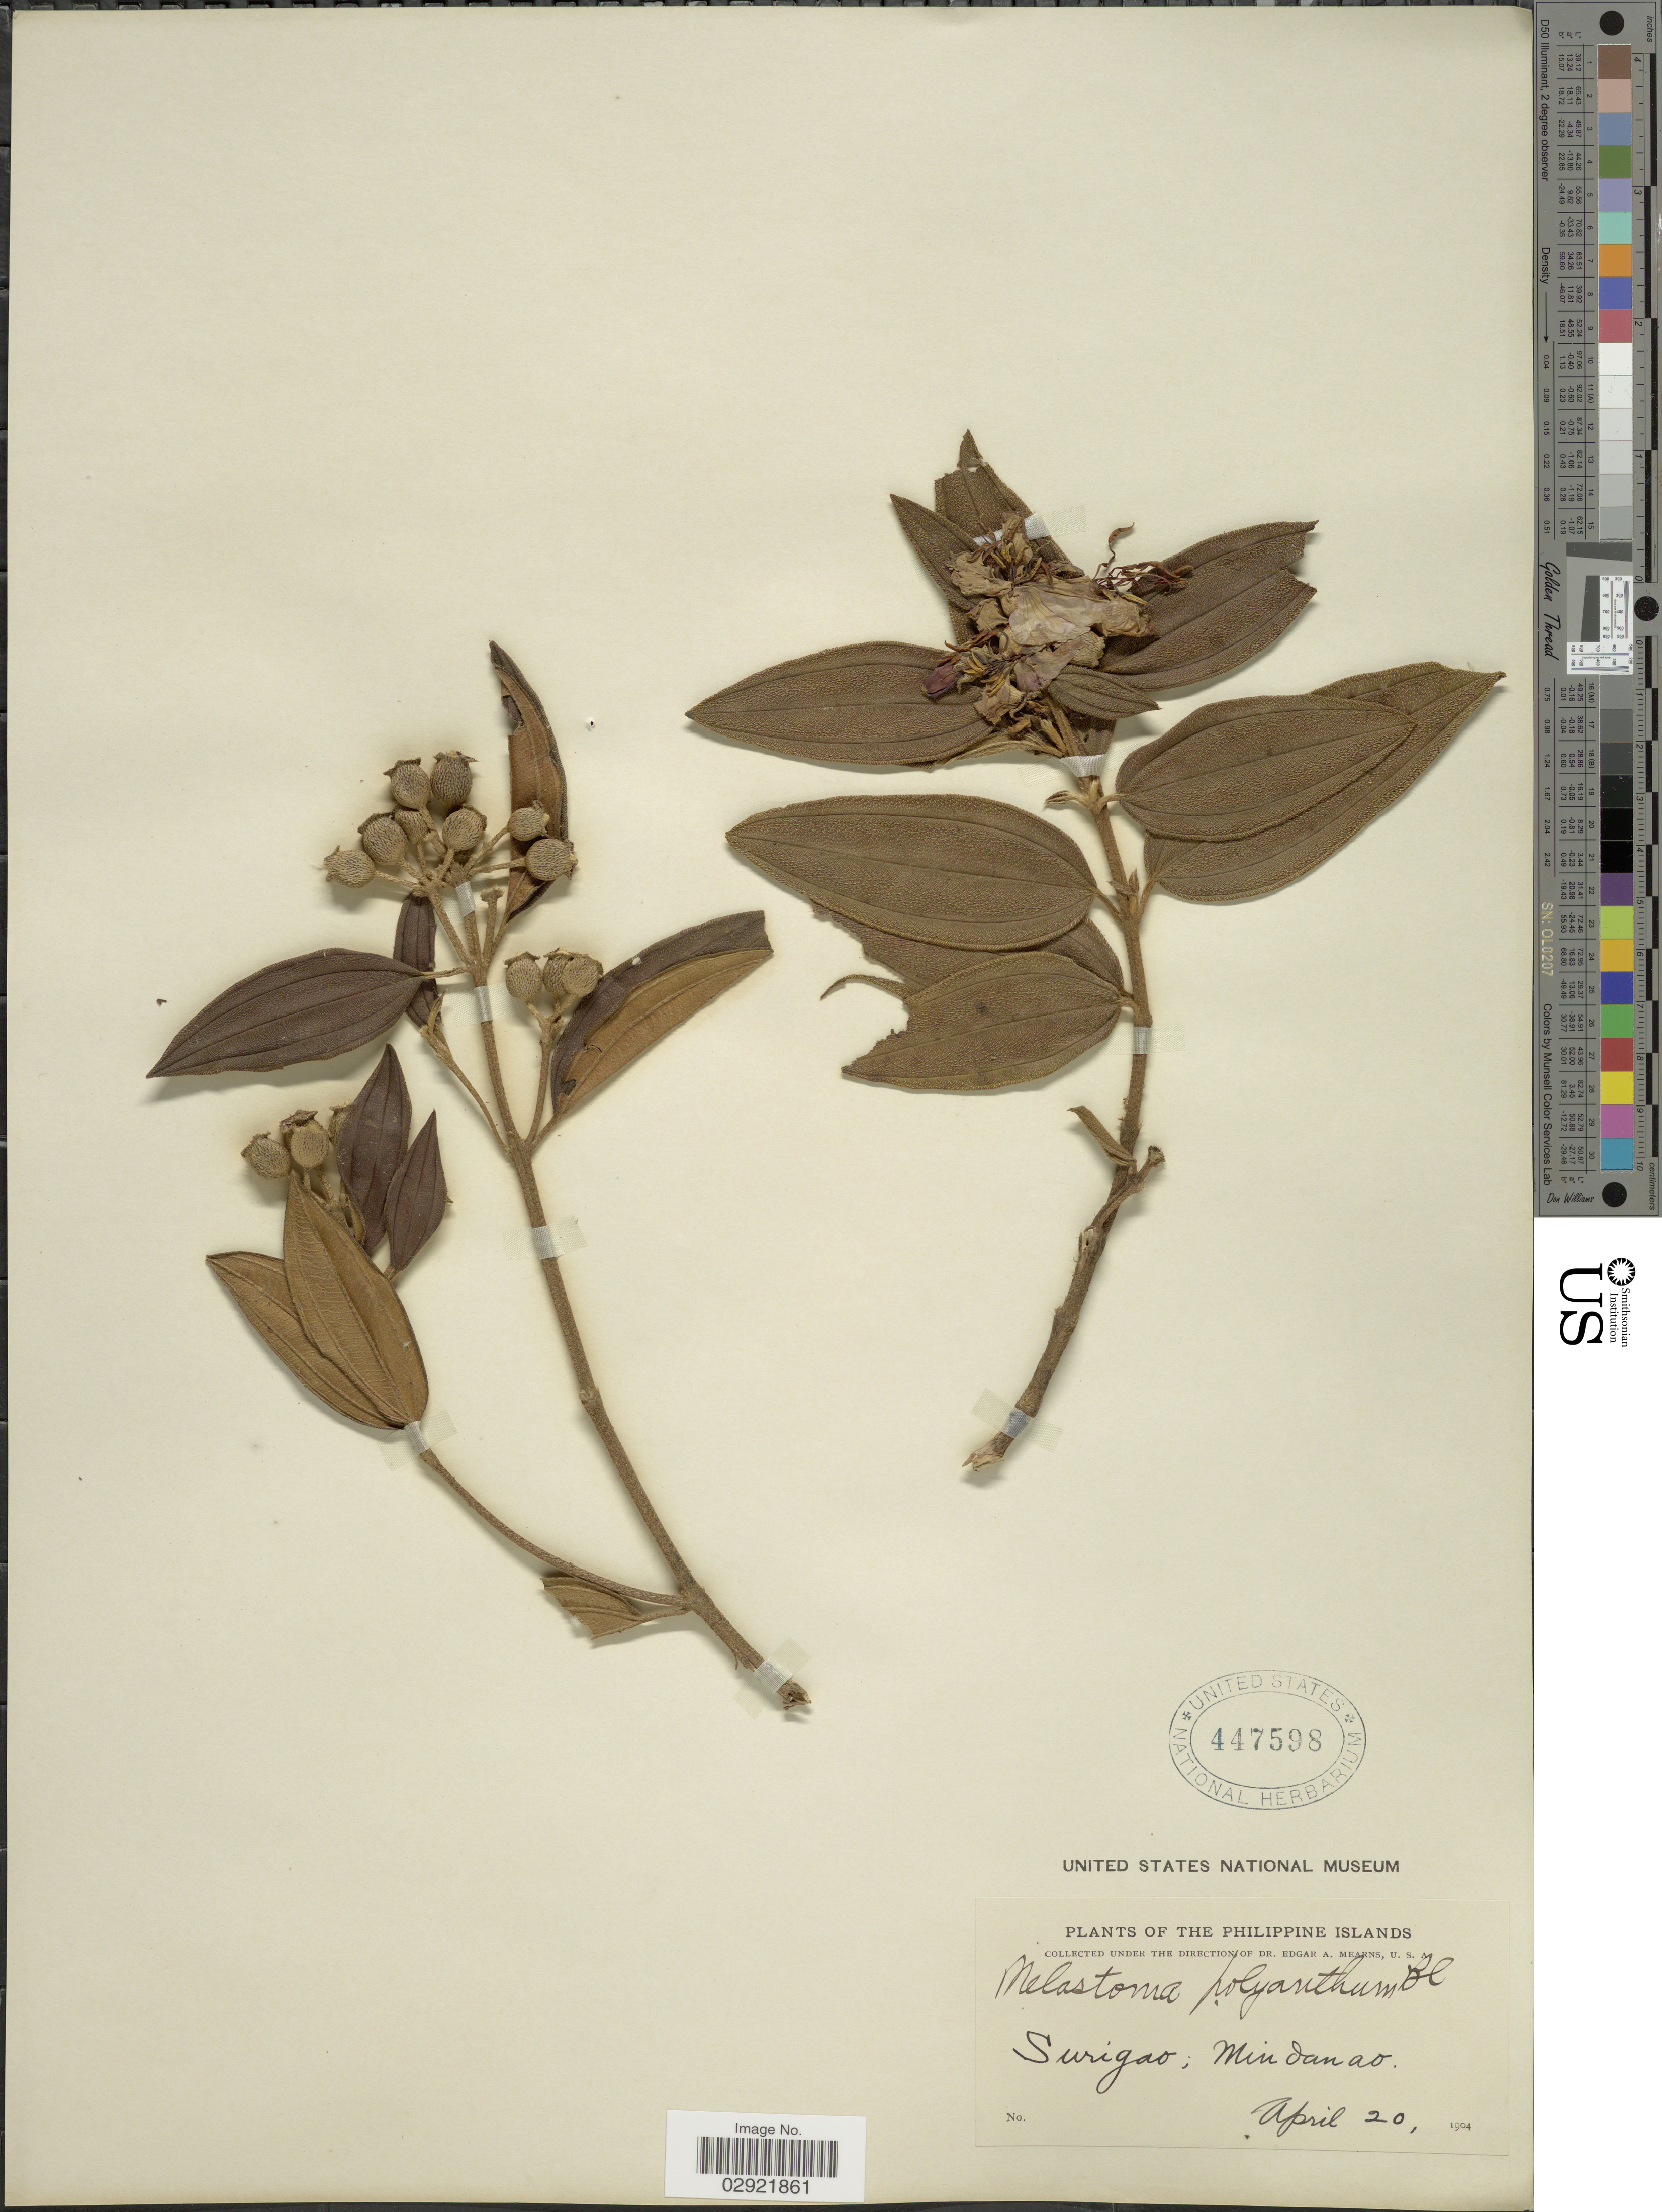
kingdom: Plantae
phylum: Tracheophyta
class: Magnoliopsida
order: Myrtales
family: Melastomataceae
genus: Melastoma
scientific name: Melastoma malabathricum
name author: L.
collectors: E. A. Mearns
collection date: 1904-04-20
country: Philippines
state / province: Caraga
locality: Philippine Islands. Surigao; Mindanao.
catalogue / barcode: US 447598